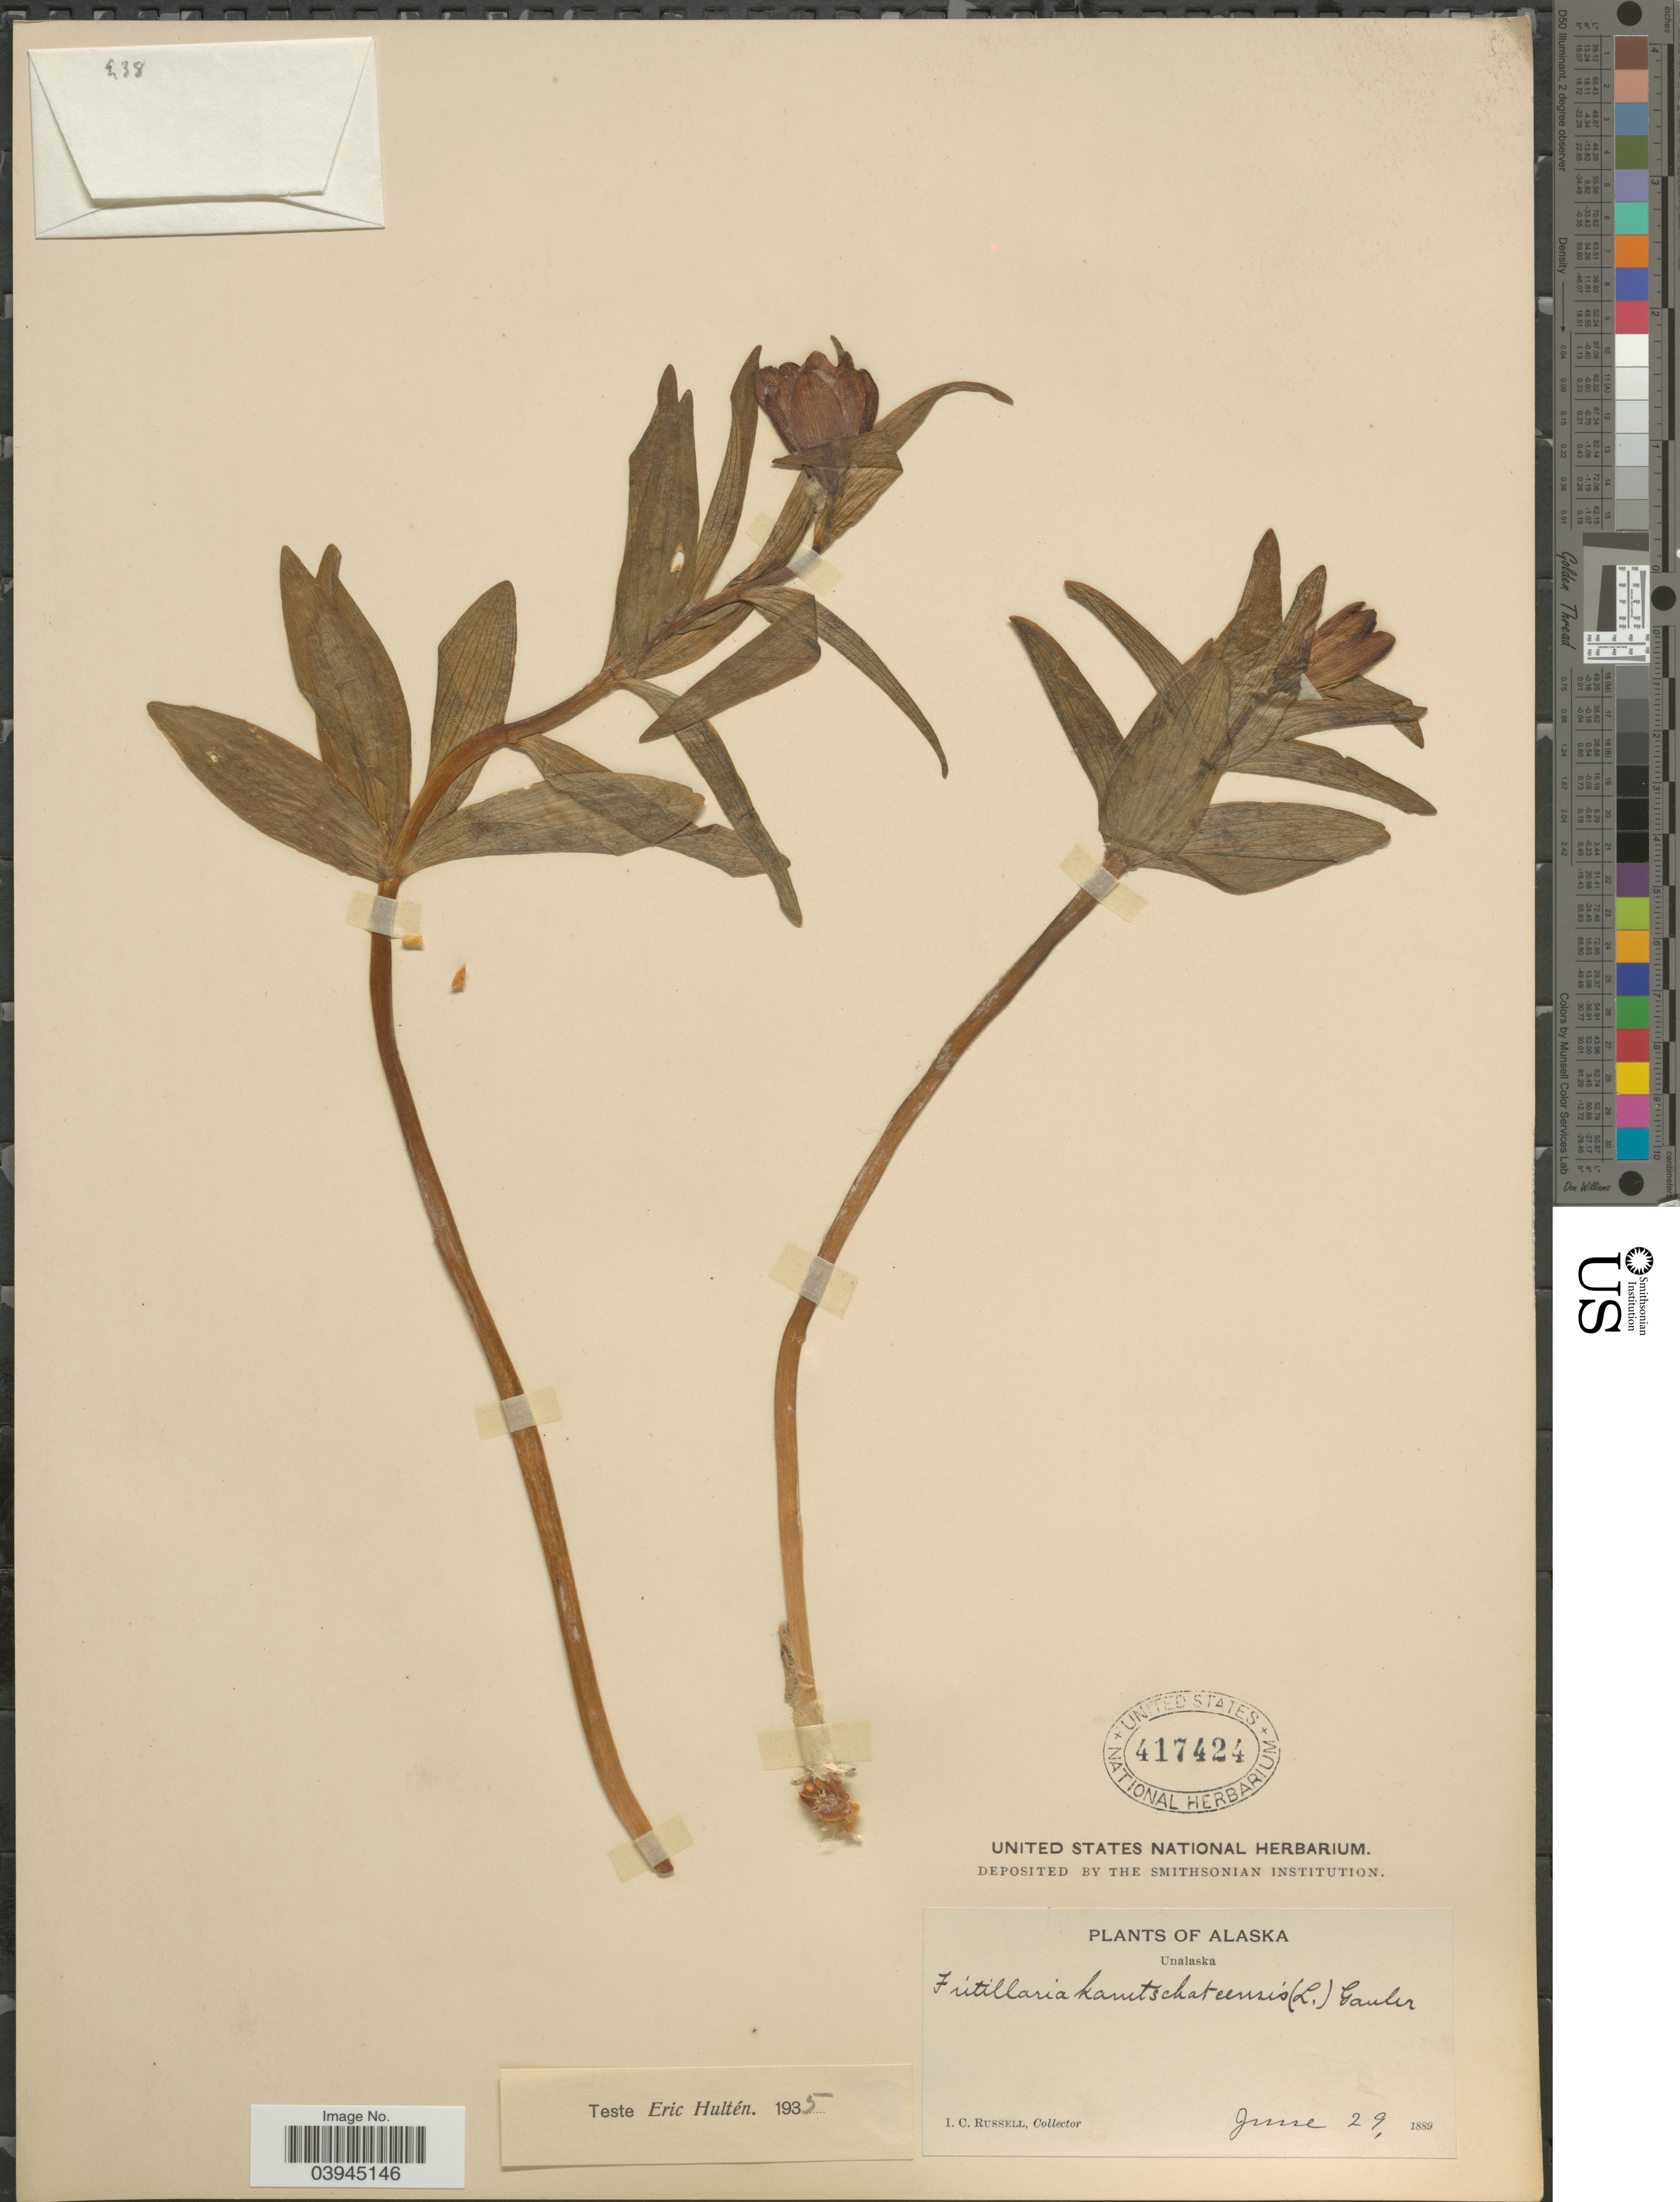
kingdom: Plantae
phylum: Tracheophyta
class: Liliopsida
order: Liliales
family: Liliaceae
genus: Fritillaria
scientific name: Fritillaria camschatcensis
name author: (L.) Ker Gawl.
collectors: I. C. Russell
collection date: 1889-06-29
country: United States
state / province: Alaska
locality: Unalaska.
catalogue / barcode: US 417424